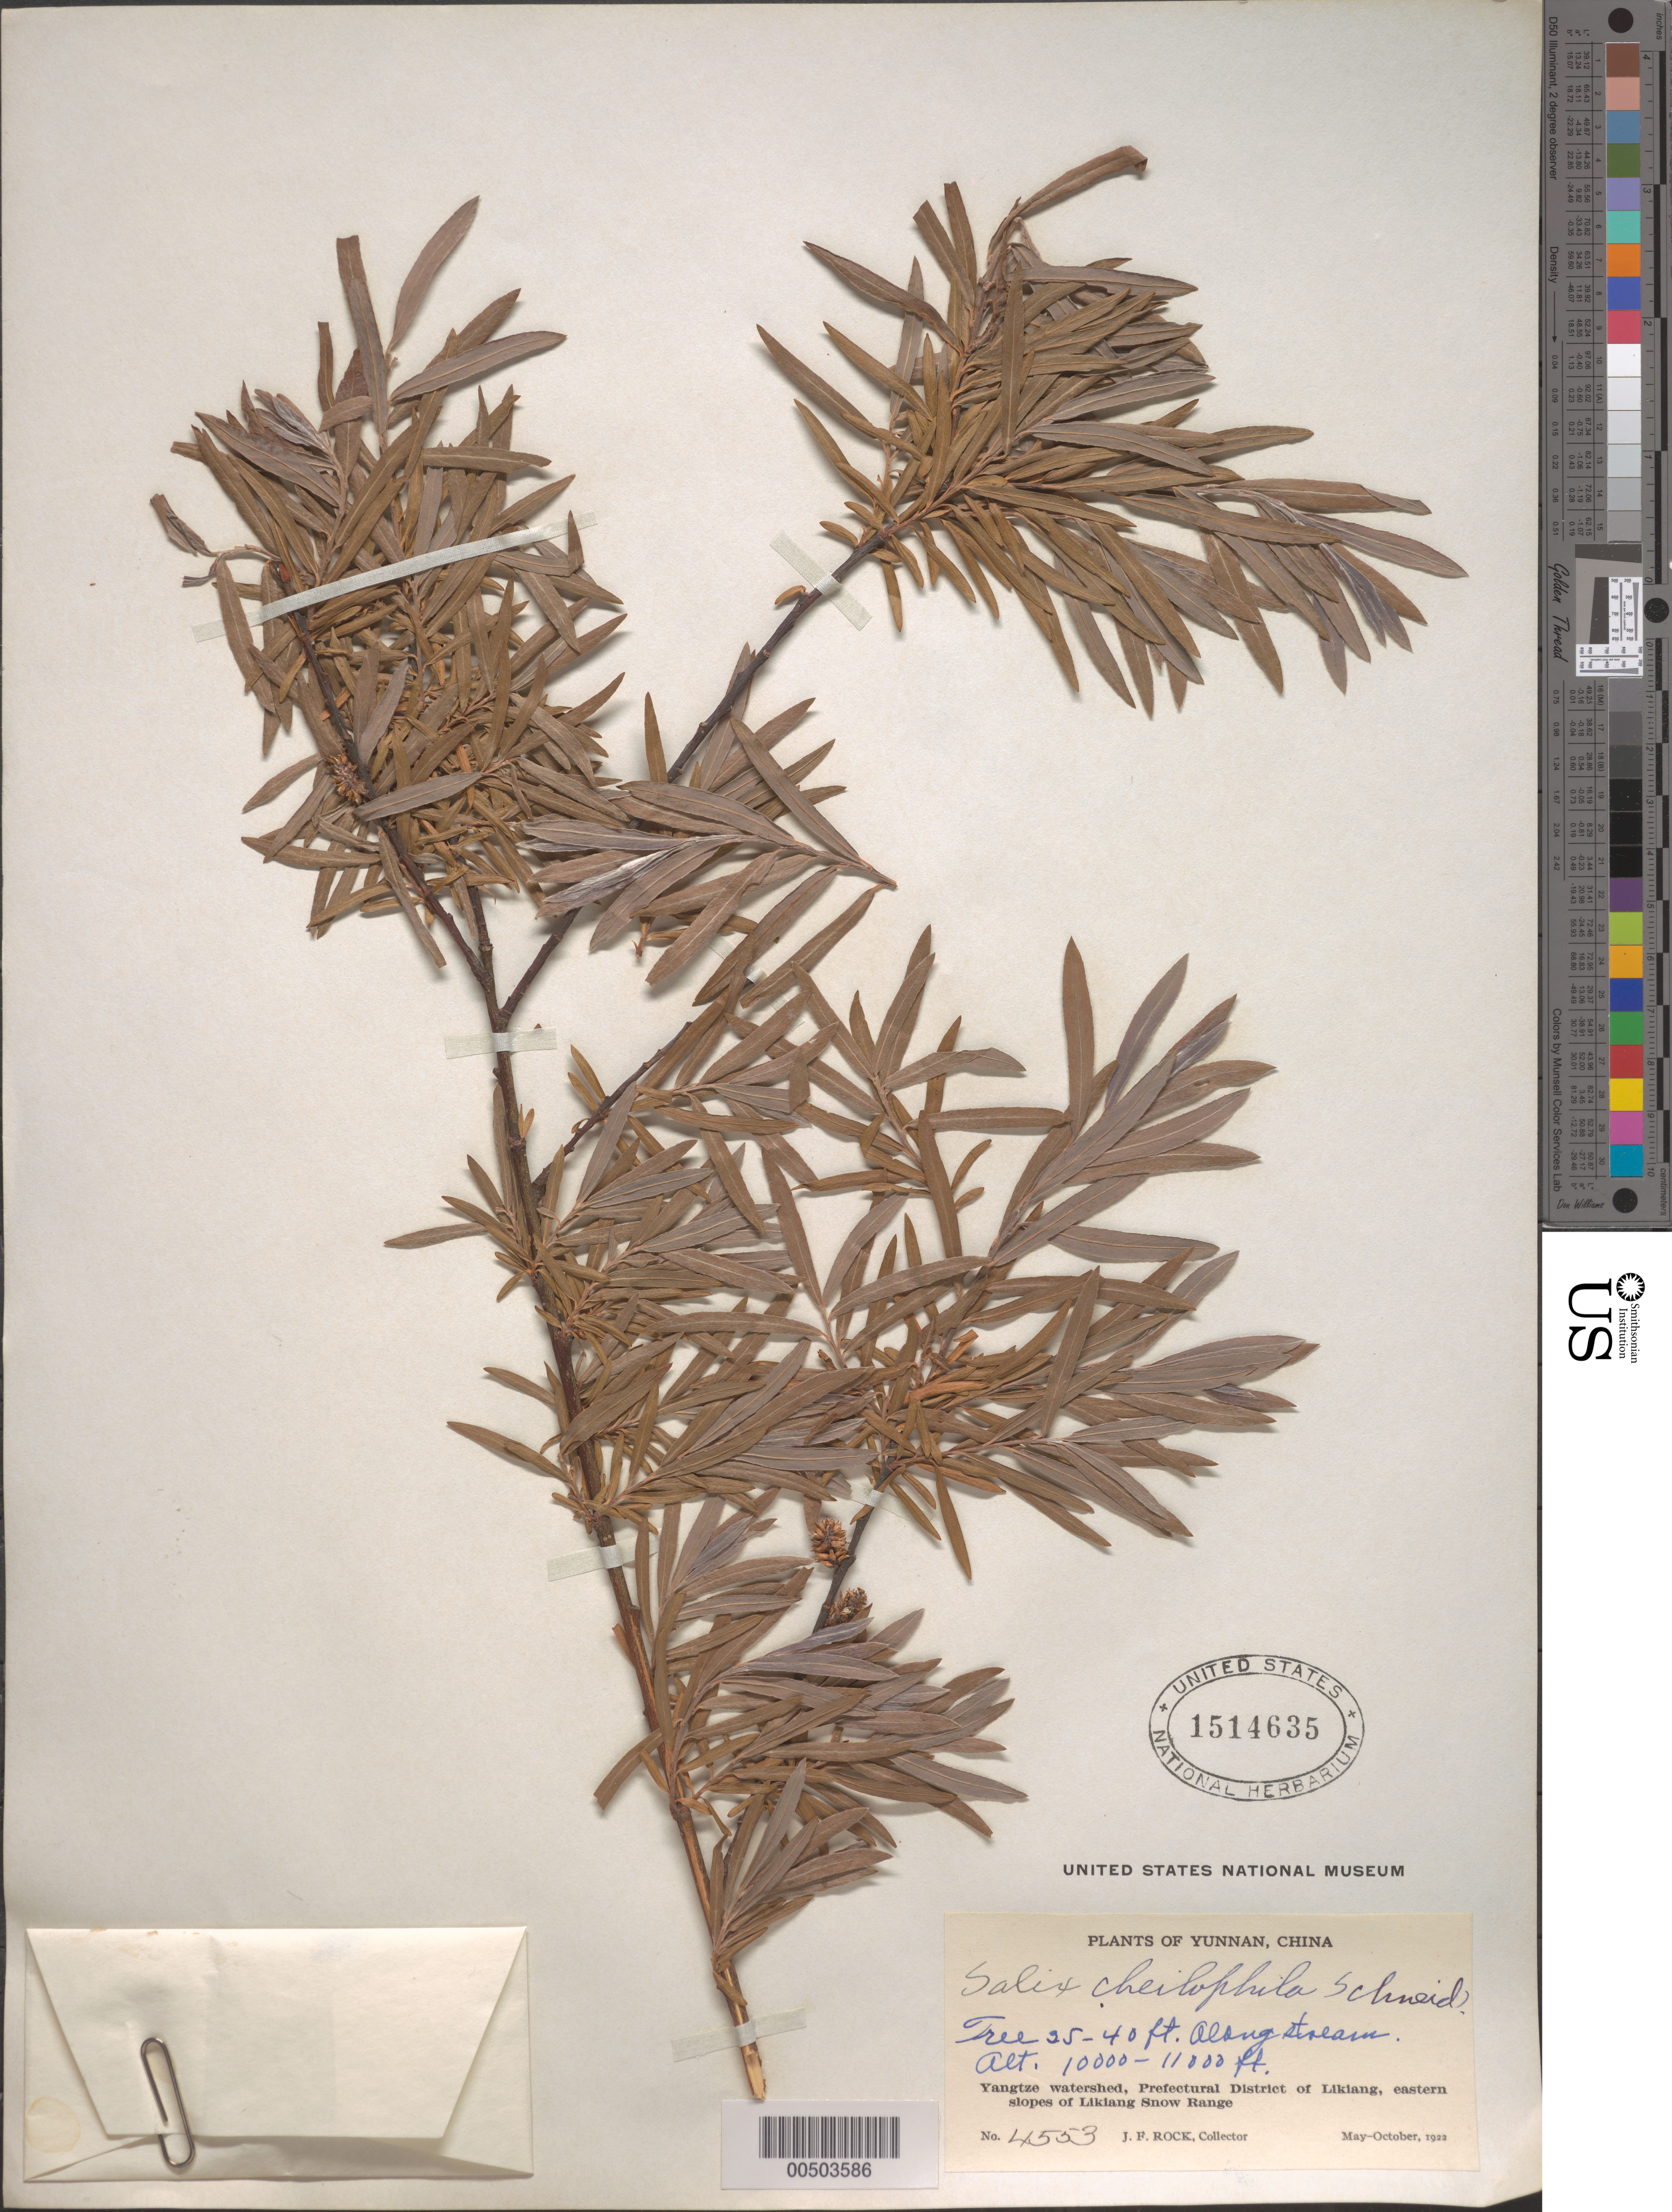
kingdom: Plantae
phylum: Tracheophyta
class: Magnoliopsida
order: Malpighiales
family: Salicaceae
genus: Salix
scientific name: Salix cheilophila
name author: C.K. Schneid. in Sarg.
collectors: J. F. Rock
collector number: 4553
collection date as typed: May 1922 to -- Oct 1922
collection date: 1922-05/1922-10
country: China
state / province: Yunnan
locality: Yangtze watershed, eastern slopes of Likiang snow range, Likiang (Dayan) District (?)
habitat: Tree 25-40 ft.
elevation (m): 3048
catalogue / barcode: US 1514635